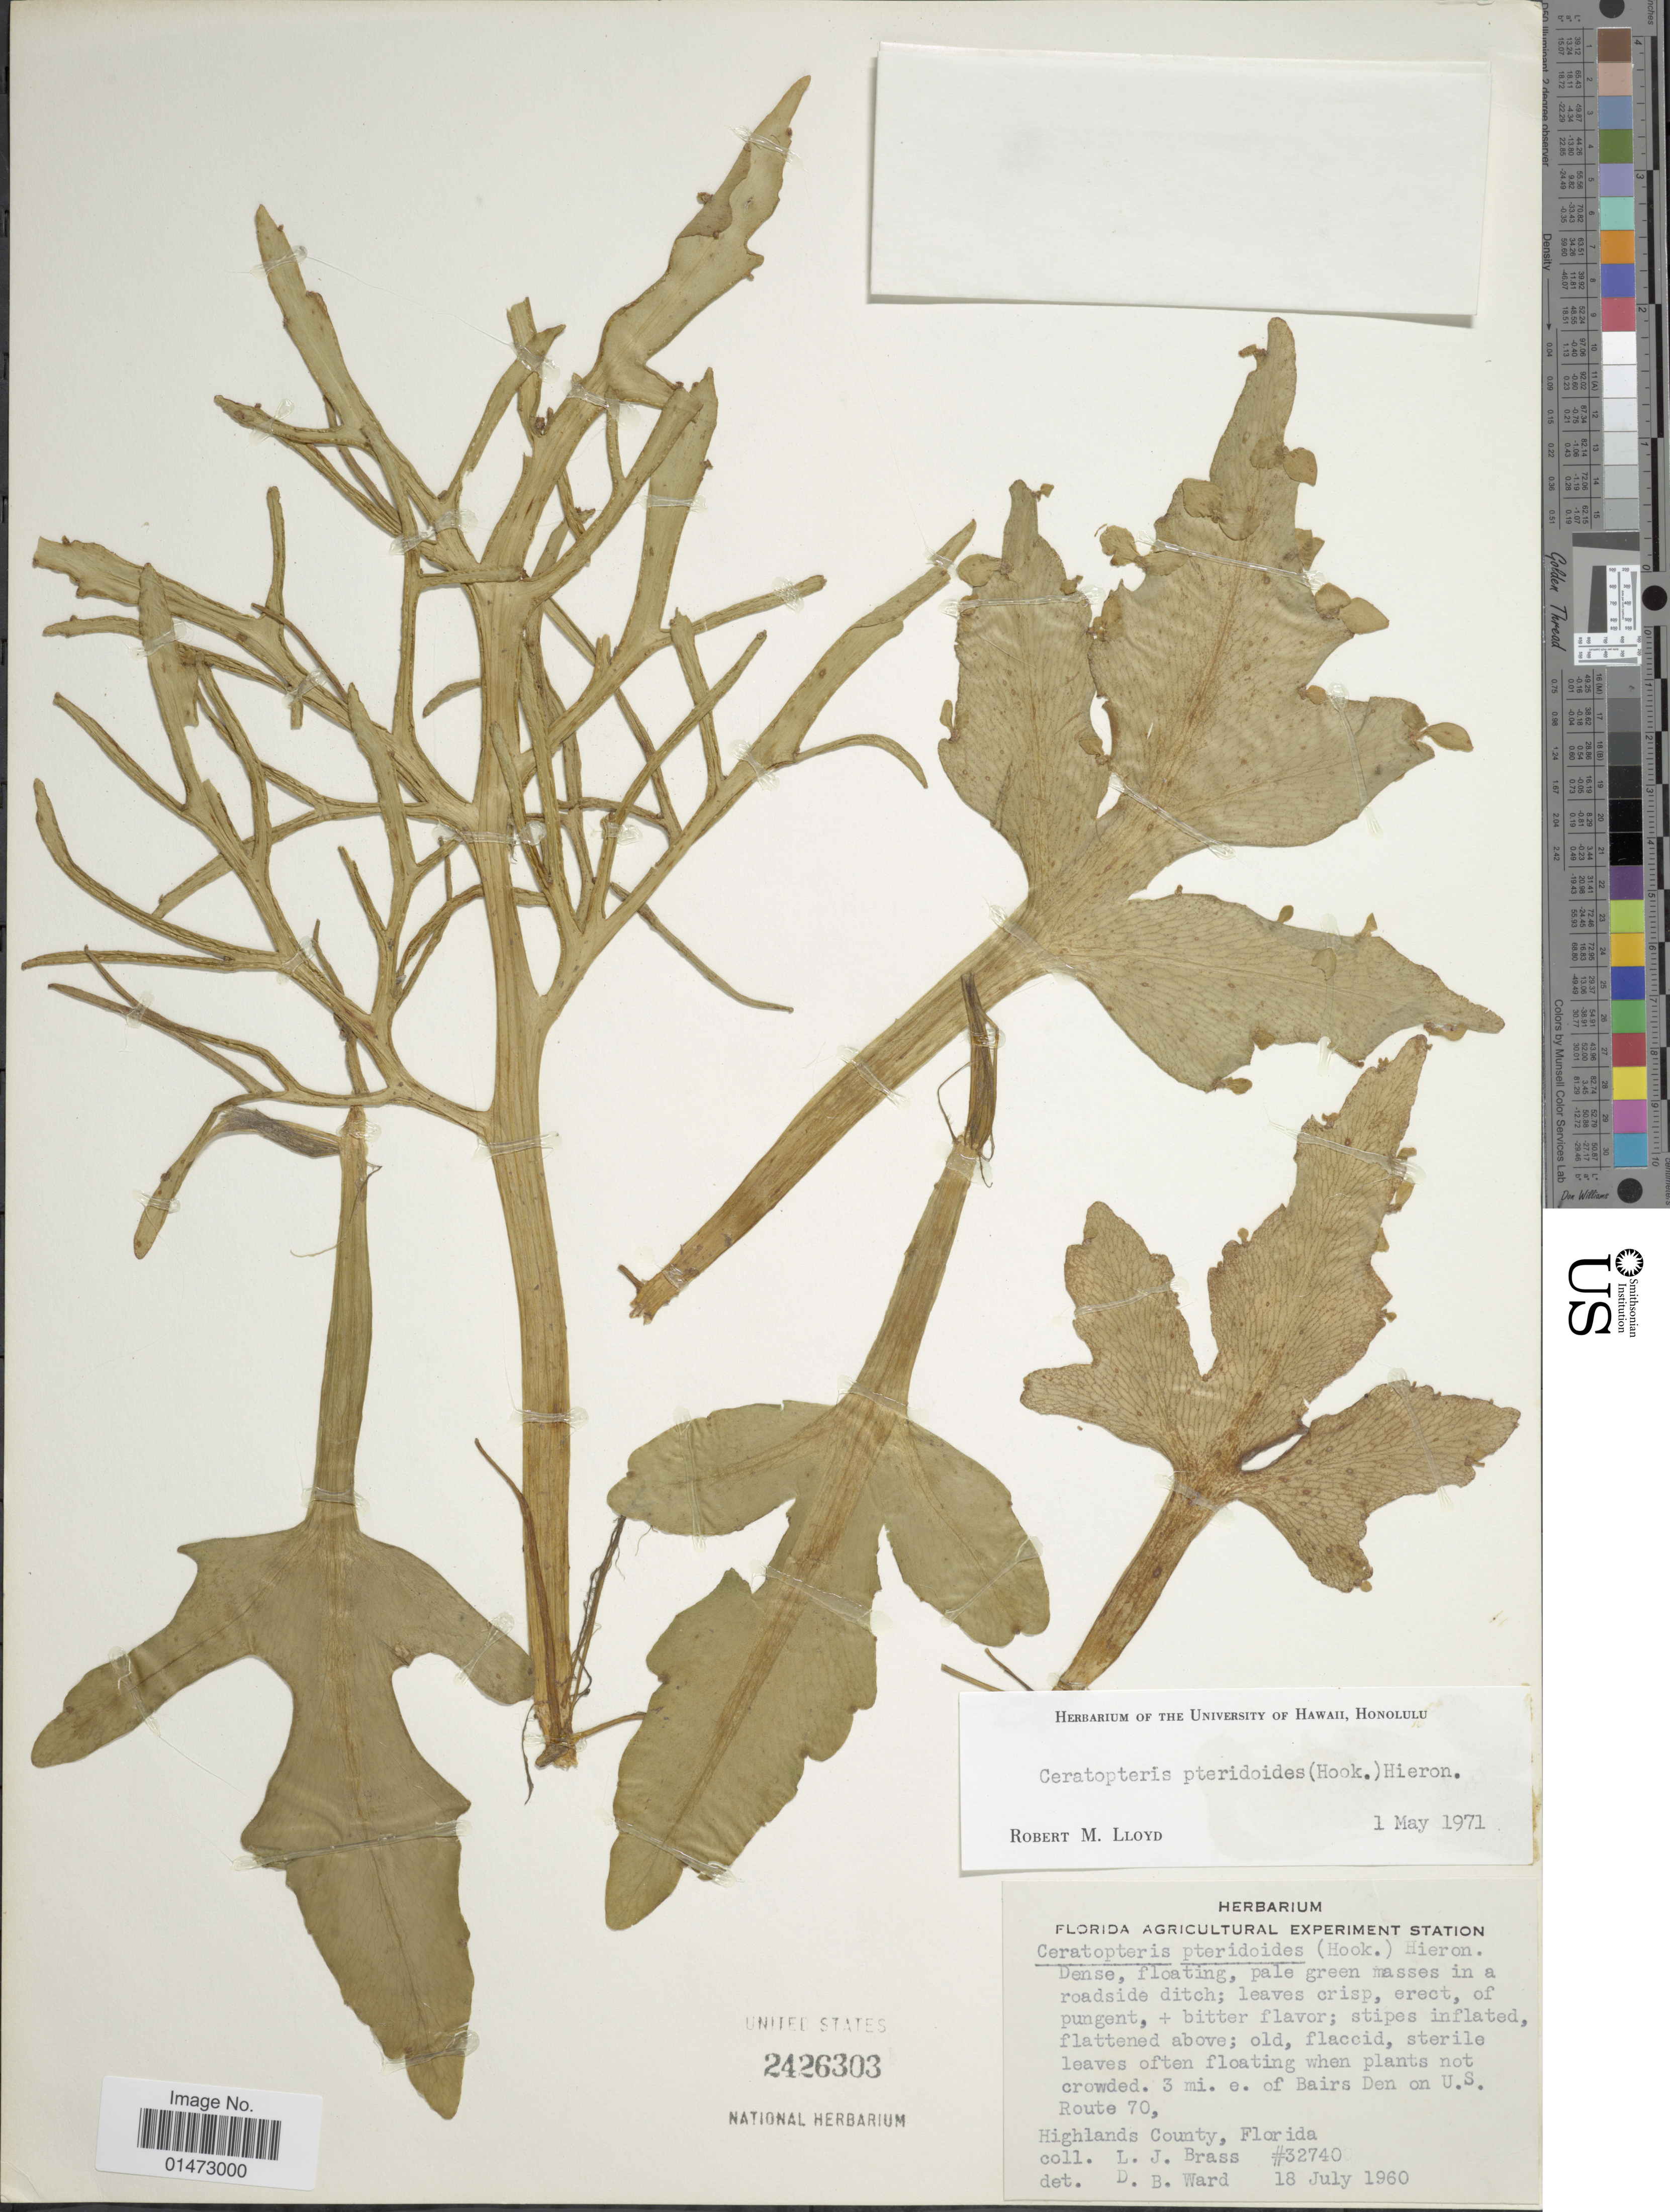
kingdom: Plantae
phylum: Tracheophyta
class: Polypodiopsida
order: Polypodiales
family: Pteridaceae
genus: Ceratopteris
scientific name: Ceratopteris pteridioides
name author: (Hook.) Hieron.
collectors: L. J. Brass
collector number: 32740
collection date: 1960-07-18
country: United States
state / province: Florida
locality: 3 mi. e. of Bairs Den on U.S. Route 70, Highlands County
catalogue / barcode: US 2426303